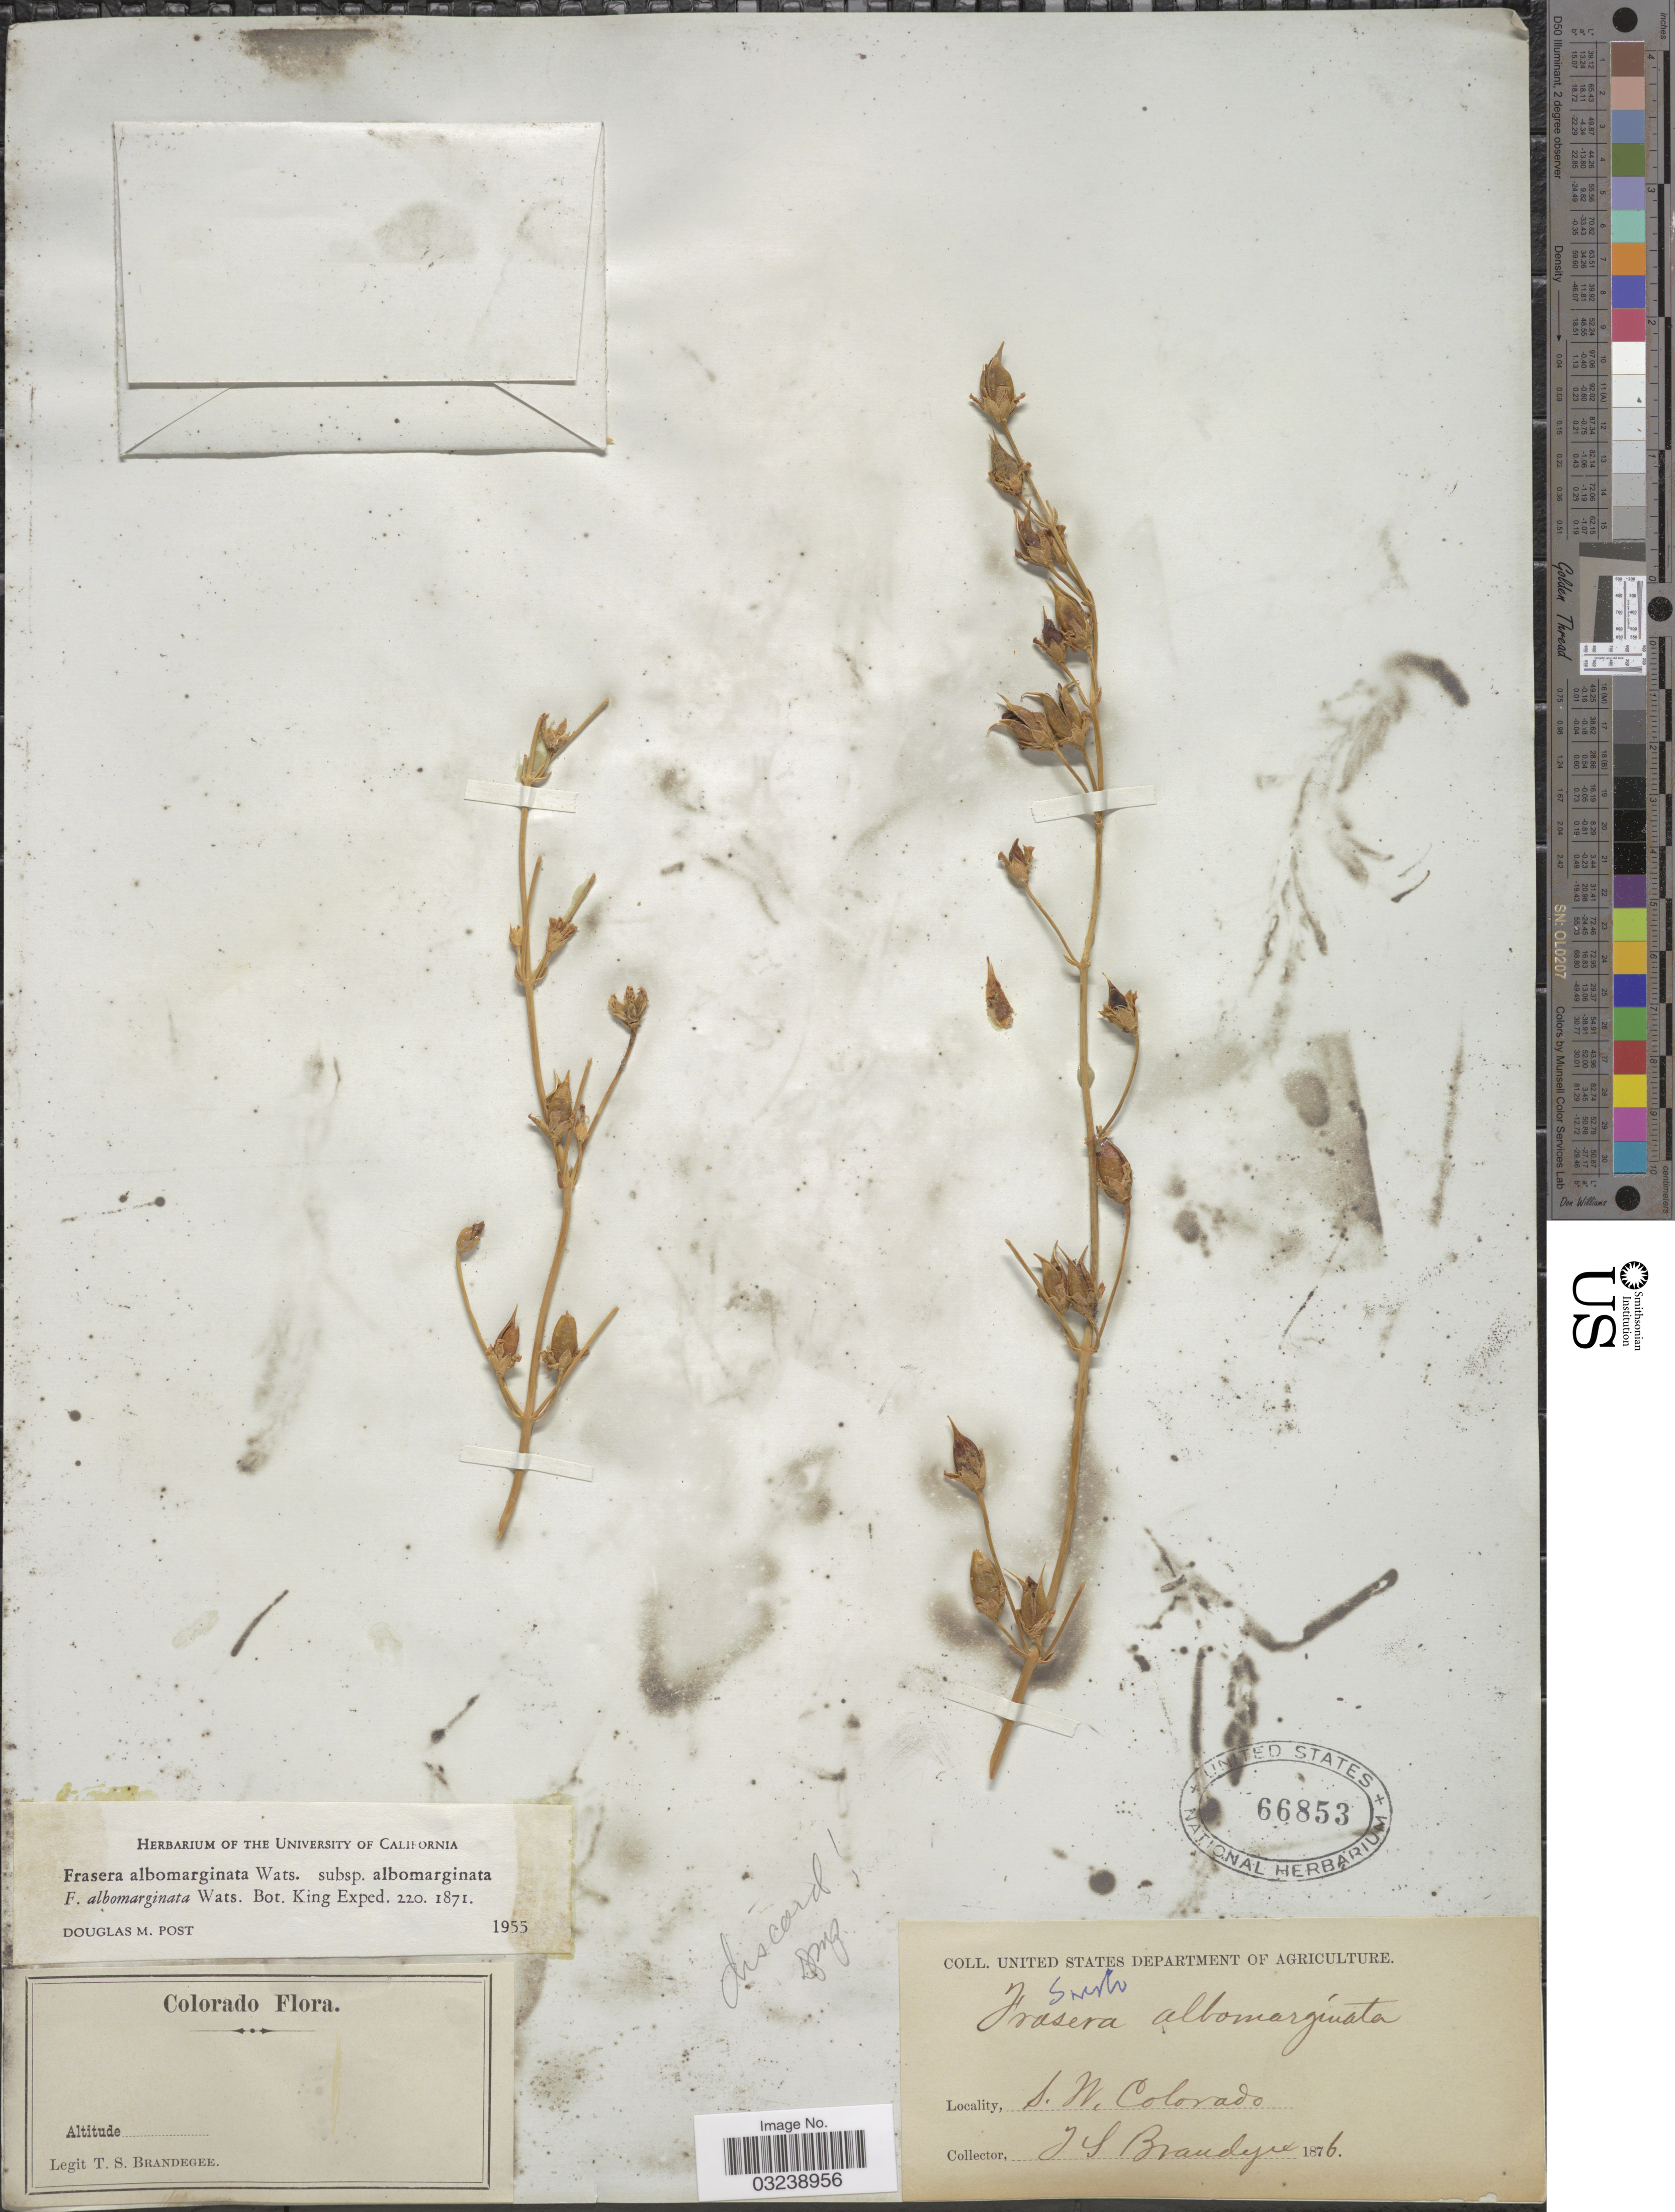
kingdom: Plantae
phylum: Tracheophyta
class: Magnoliopsida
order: Gentianales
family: Gentianaceae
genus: Frasera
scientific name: Frasera albomarginata var. albomarginata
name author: S. Watson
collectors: T. S. Brandegee (herbarium)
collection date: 1876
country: United States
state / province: Colorado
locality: S. W. Colorado.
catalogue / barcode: US 66853